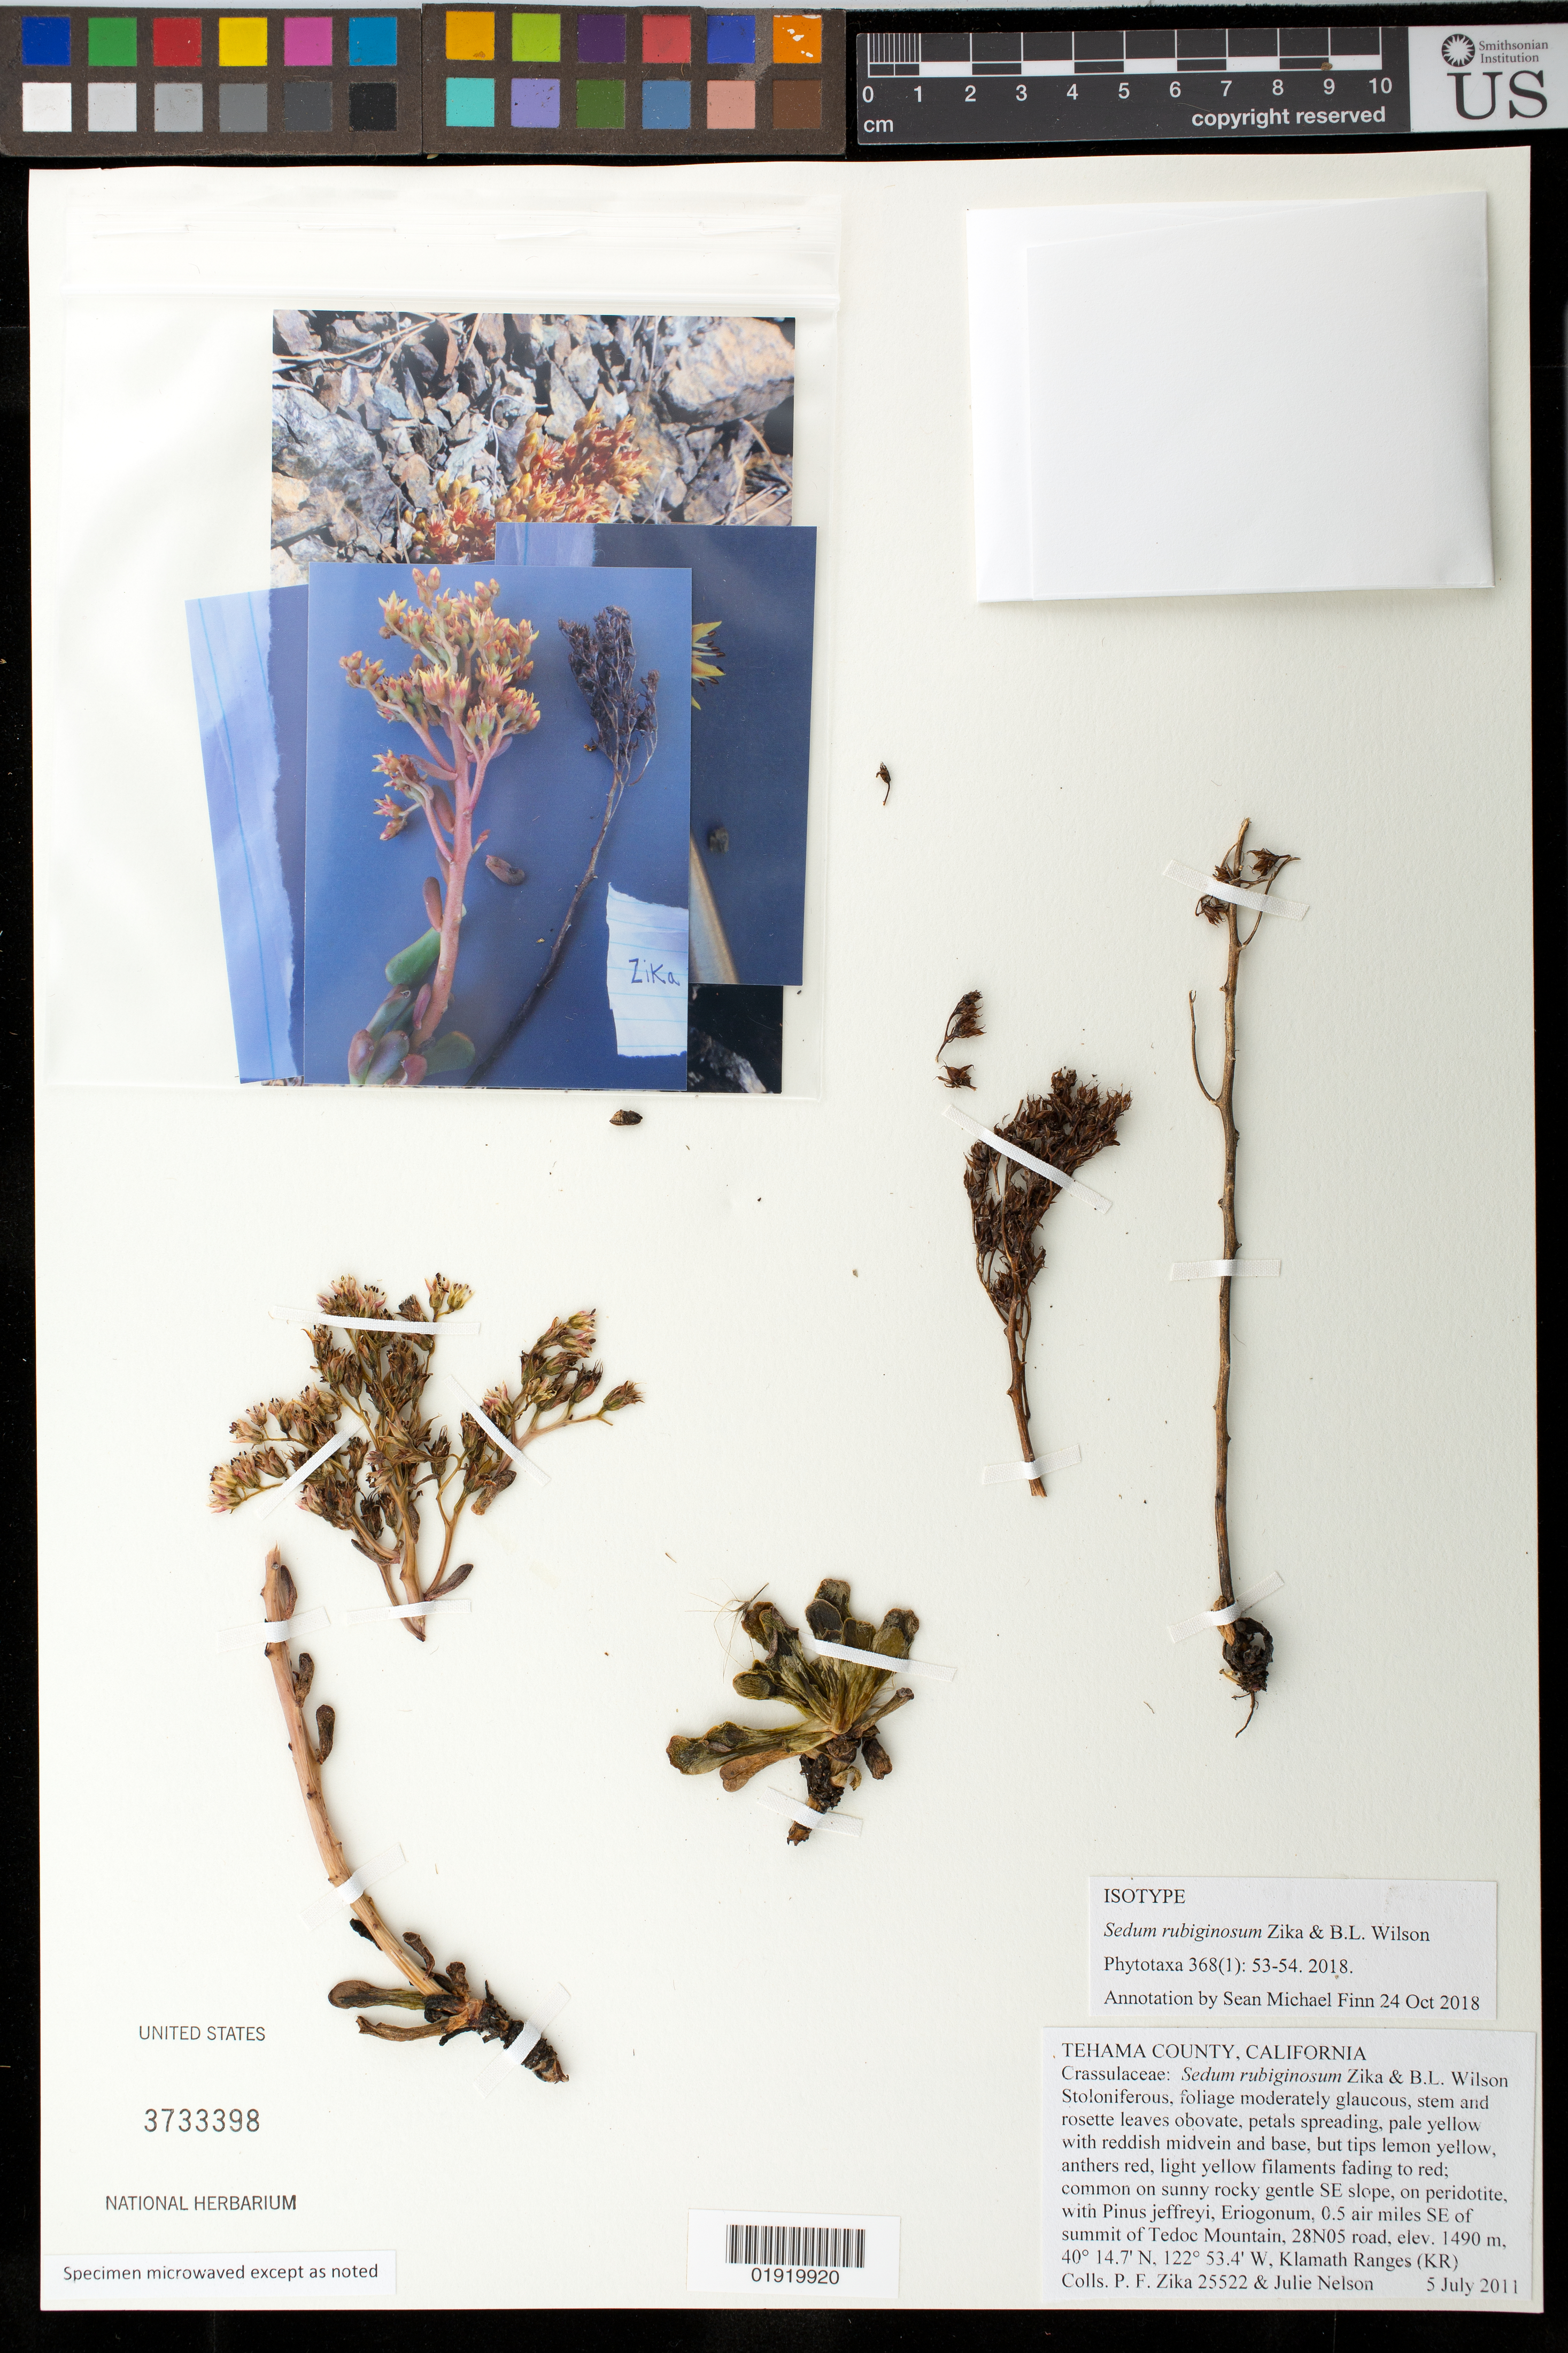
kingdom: Plantae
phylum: Tracheophyta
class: Magnoliopsida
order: Saxifragales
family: Crassulaceae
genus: Sedum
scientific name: Sedum rubiginosum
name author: Zika & B.L. Wilson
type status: Isotype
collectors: P. F. Zika & J. K. Nelson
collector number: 25522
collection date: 2011-07-06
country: United States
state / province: California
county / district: Tehama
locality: Tehama County. 0.5 air miles SE of summit of Tedoc Mountain, 28N05 road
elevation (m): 1490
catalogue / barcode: US 3733398